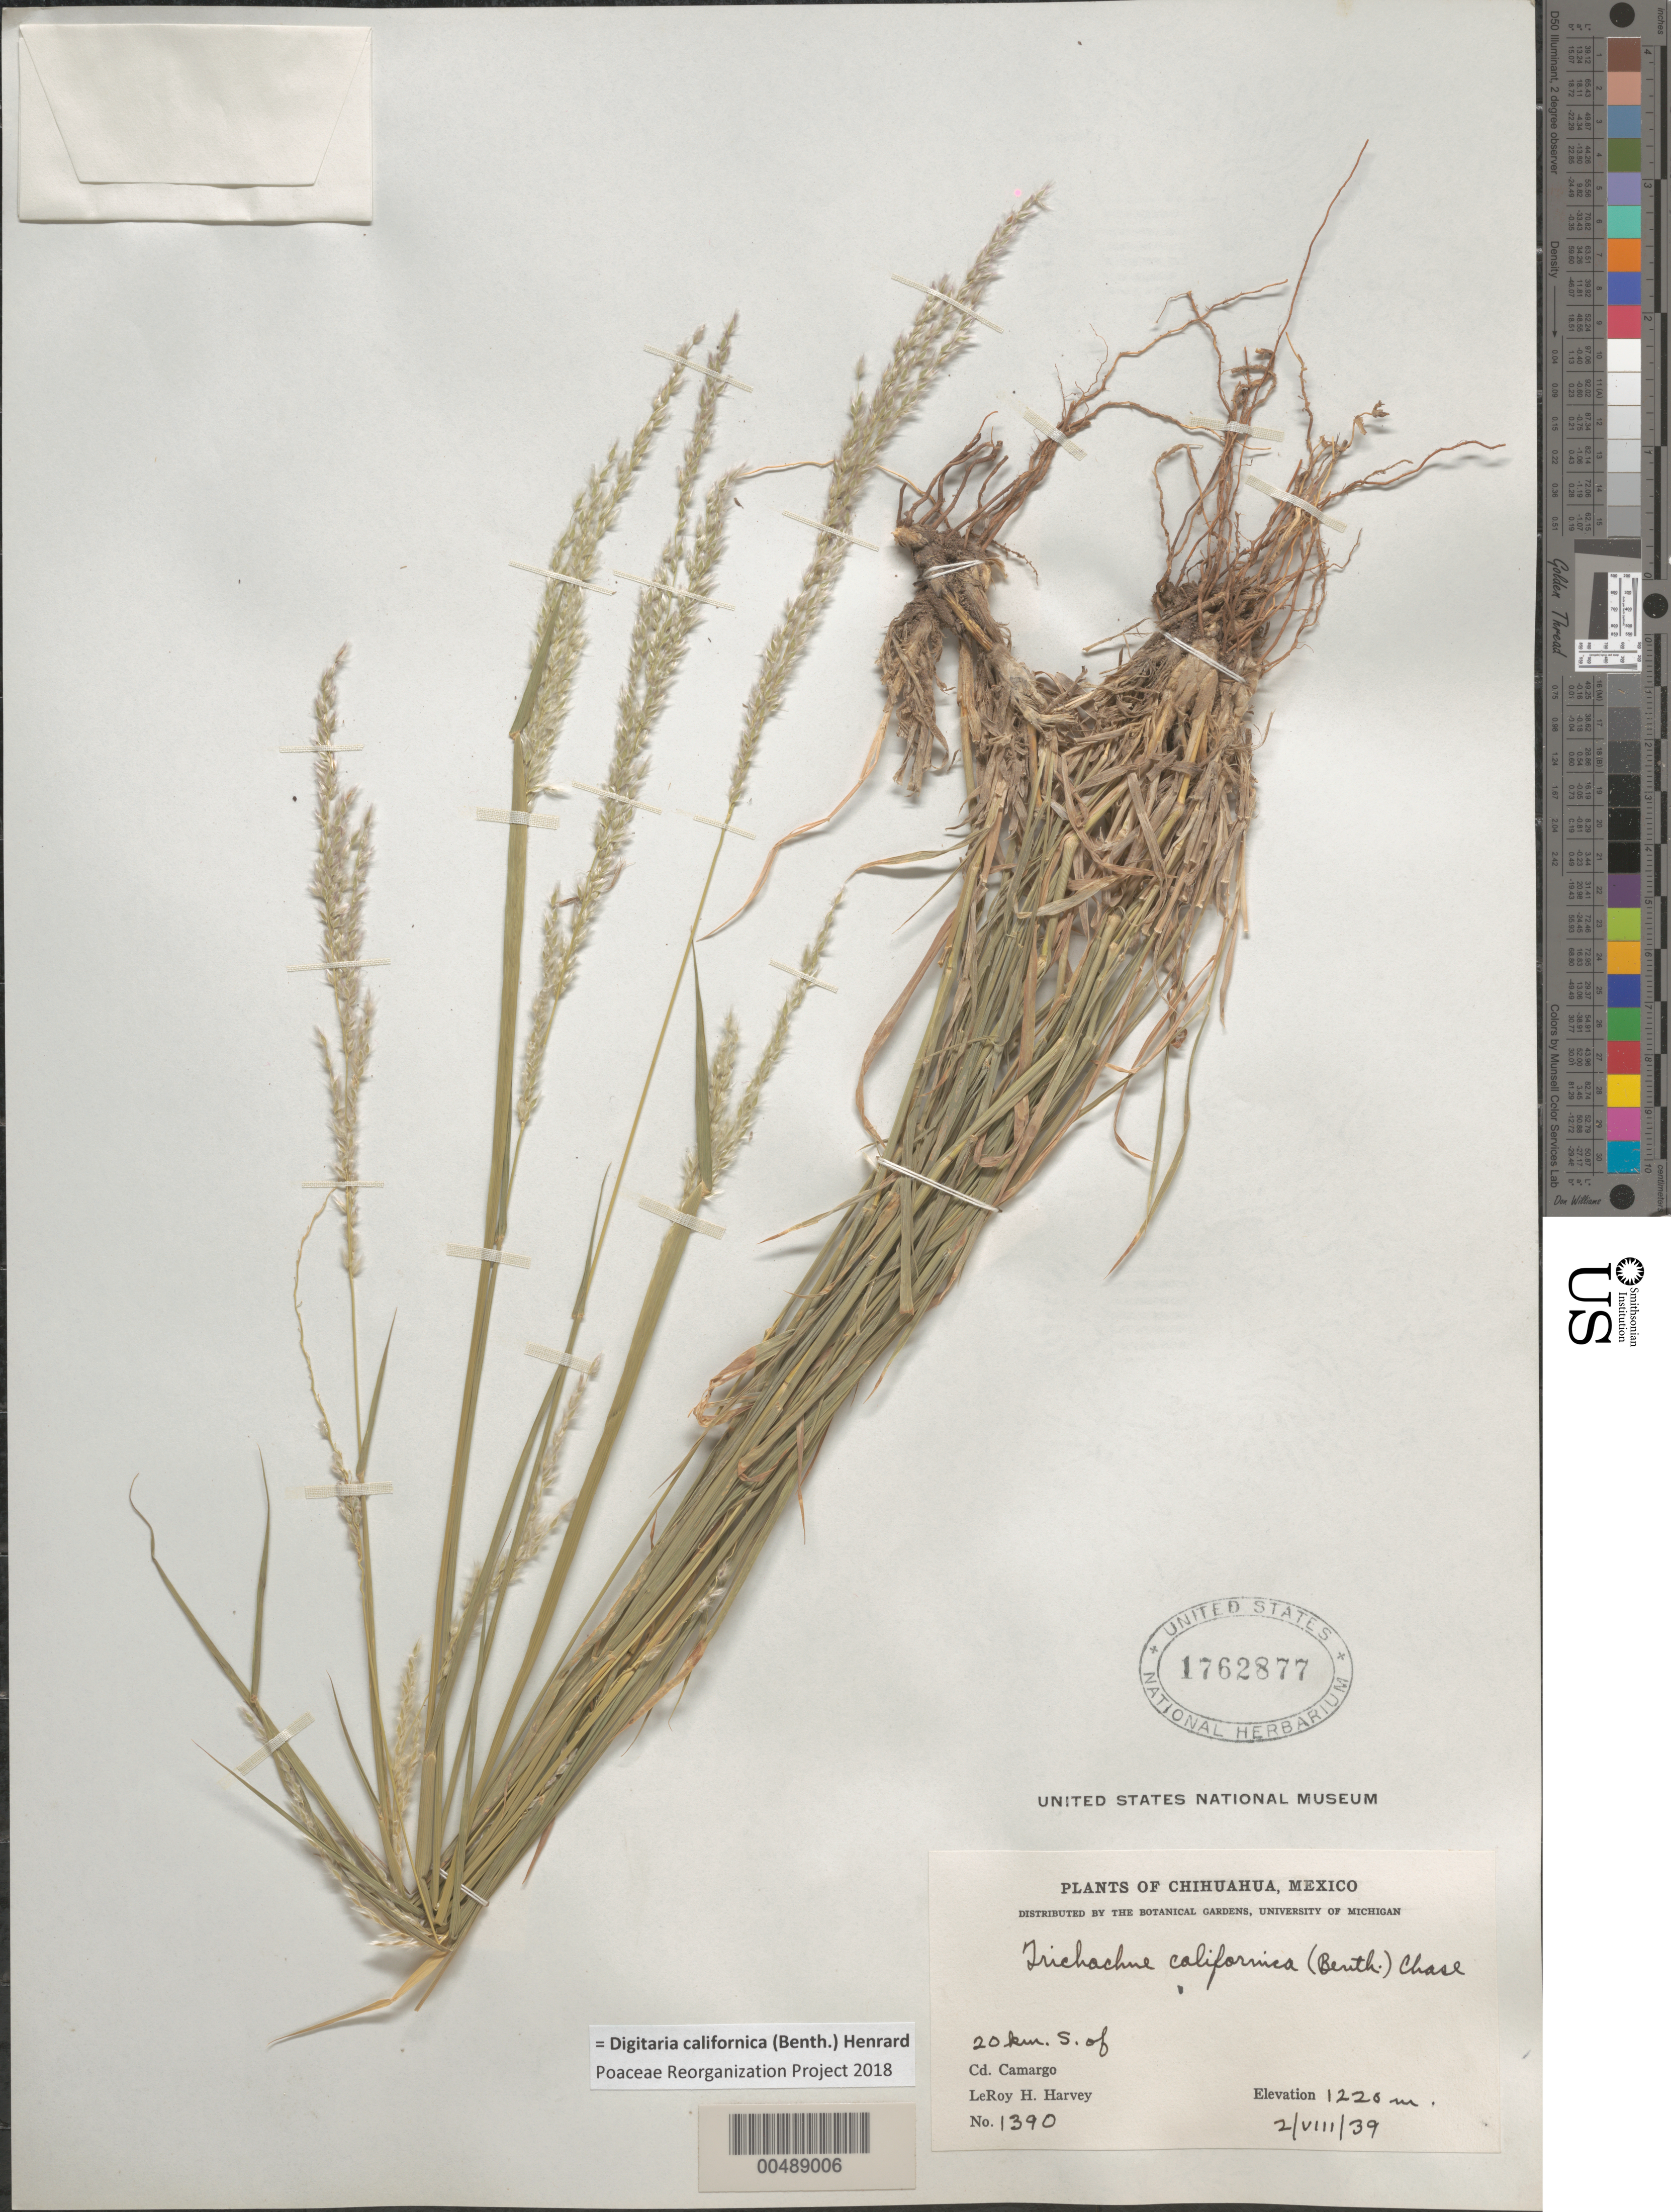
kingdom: Plantae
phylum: Tracheophyta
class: Liliopsida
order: Poales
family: Poaceae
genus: Digitaria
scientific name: Digitaria californica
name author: (Benth.) Henr.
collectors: L. H. Harvey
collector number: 1390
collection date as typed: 2 Aug 1939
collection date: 1939-08-02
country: Mexico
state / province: Chihuahua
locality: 20 km S of Cd. Camargo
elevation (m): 1220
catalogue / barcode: US 1762877